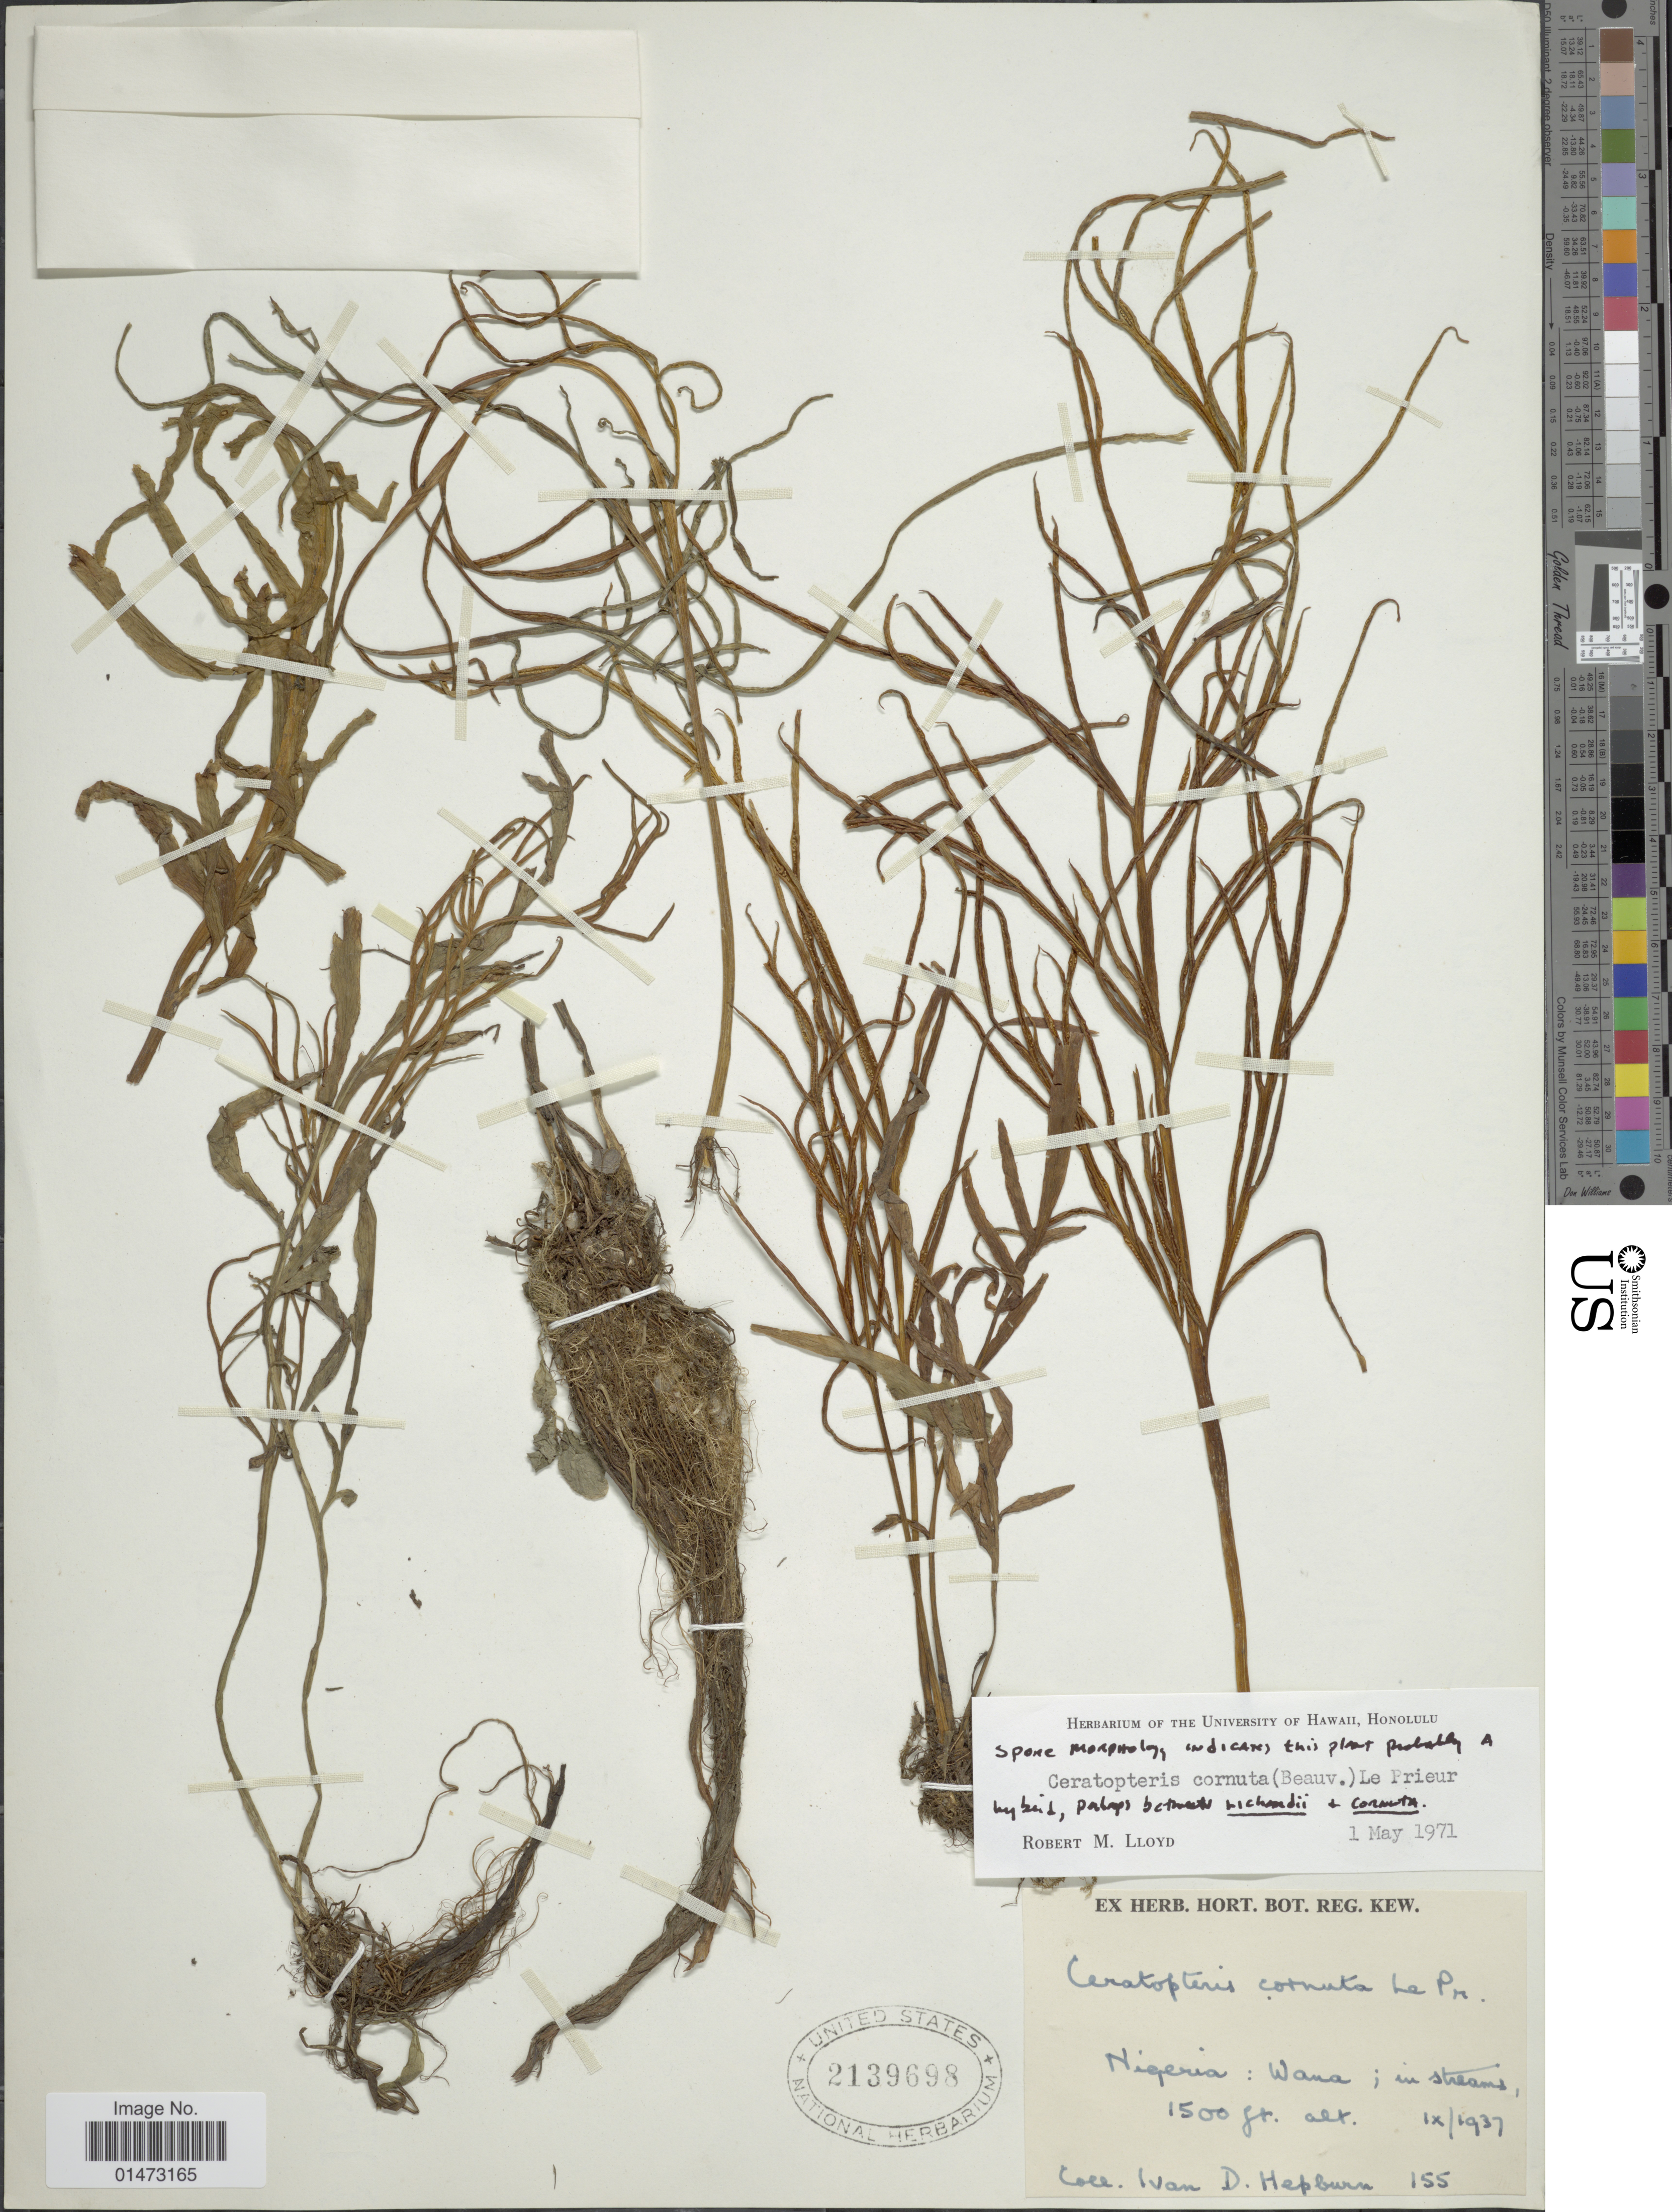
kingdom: Plantae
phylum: Tracheophyta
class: Polypodiopsida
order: Polypodiales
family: Pteridaceae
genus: Ceratopteris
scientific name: Ceratopteris cornuta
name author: (P. Beauv.) Le Prieur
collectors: I. Hepburn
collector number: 155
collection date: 1937-09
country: Nigeria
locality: Wana; in stream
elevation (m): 457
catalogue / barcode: US 2139698